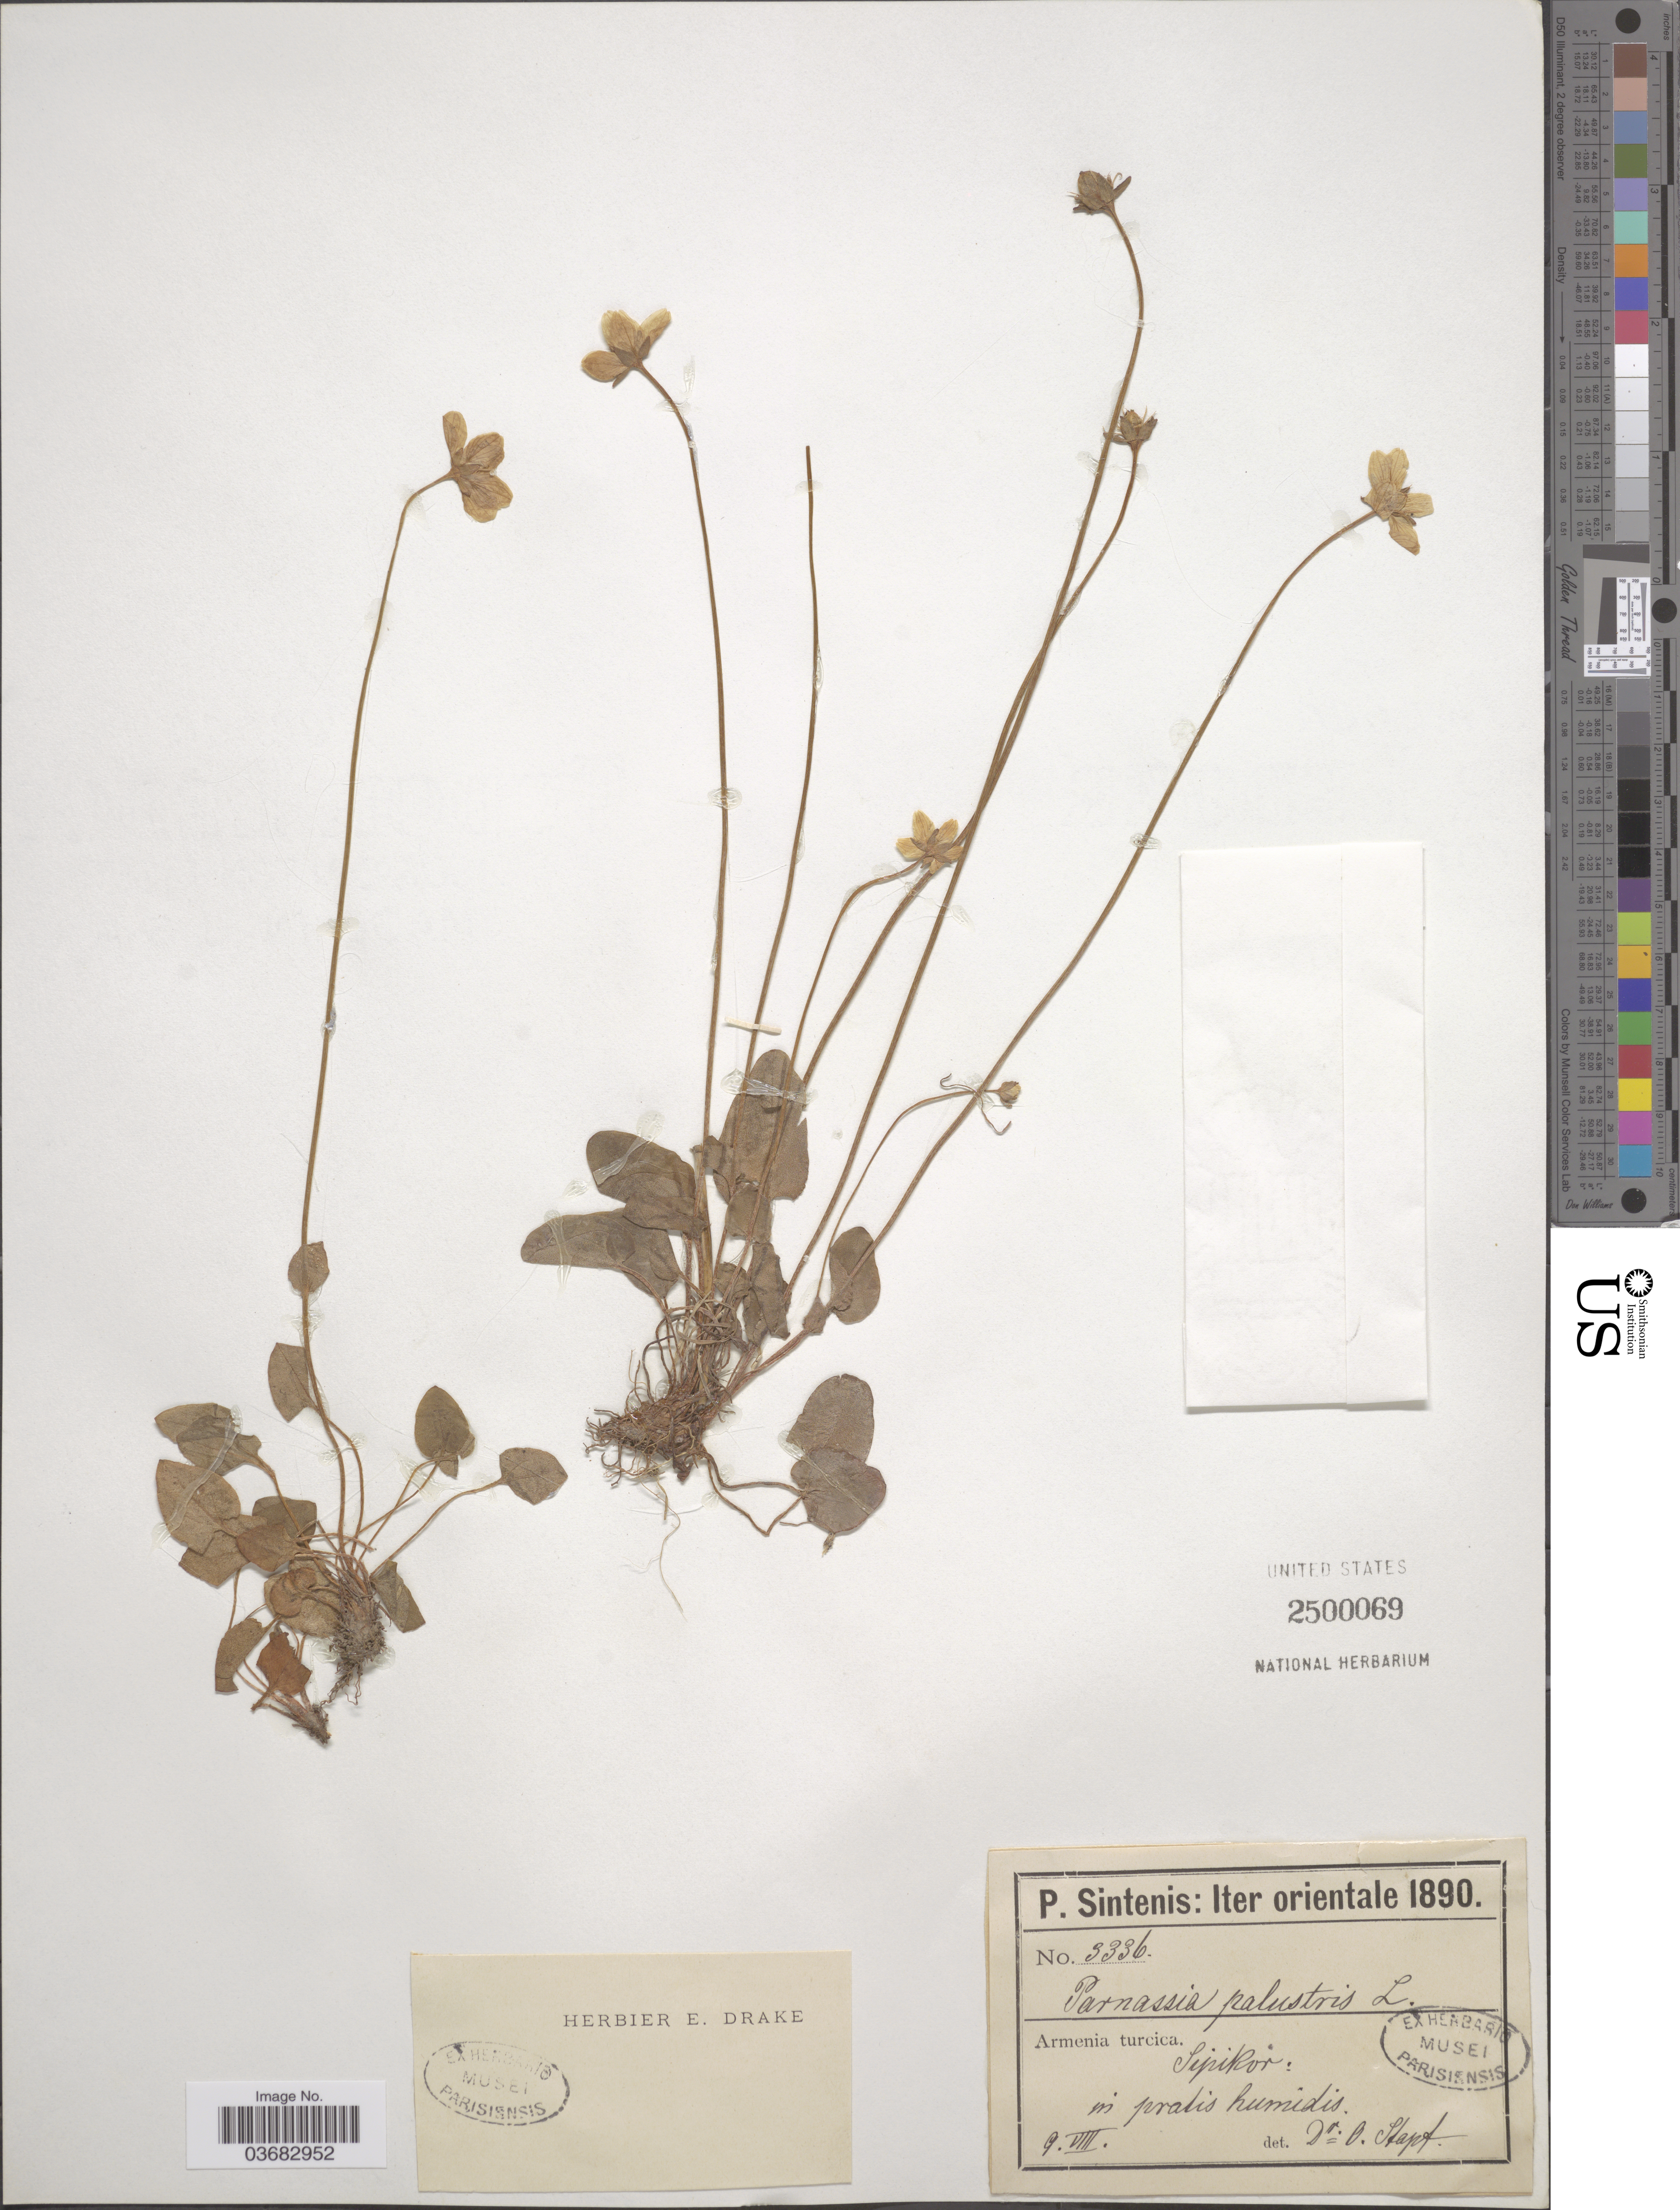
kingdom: Plantae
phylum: Tracheophyta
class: Magnoliopsida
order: Celastrales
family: Parnassiaceae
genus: Parnassia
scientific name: Parnassia palustris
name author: L.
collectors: P. Sintenis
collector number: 3336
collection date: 1890-08-09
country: Armenia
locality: Iter orientale 1890. Armenia turcica. Sipikor: in pratis humidis.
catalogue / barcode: US 2500069